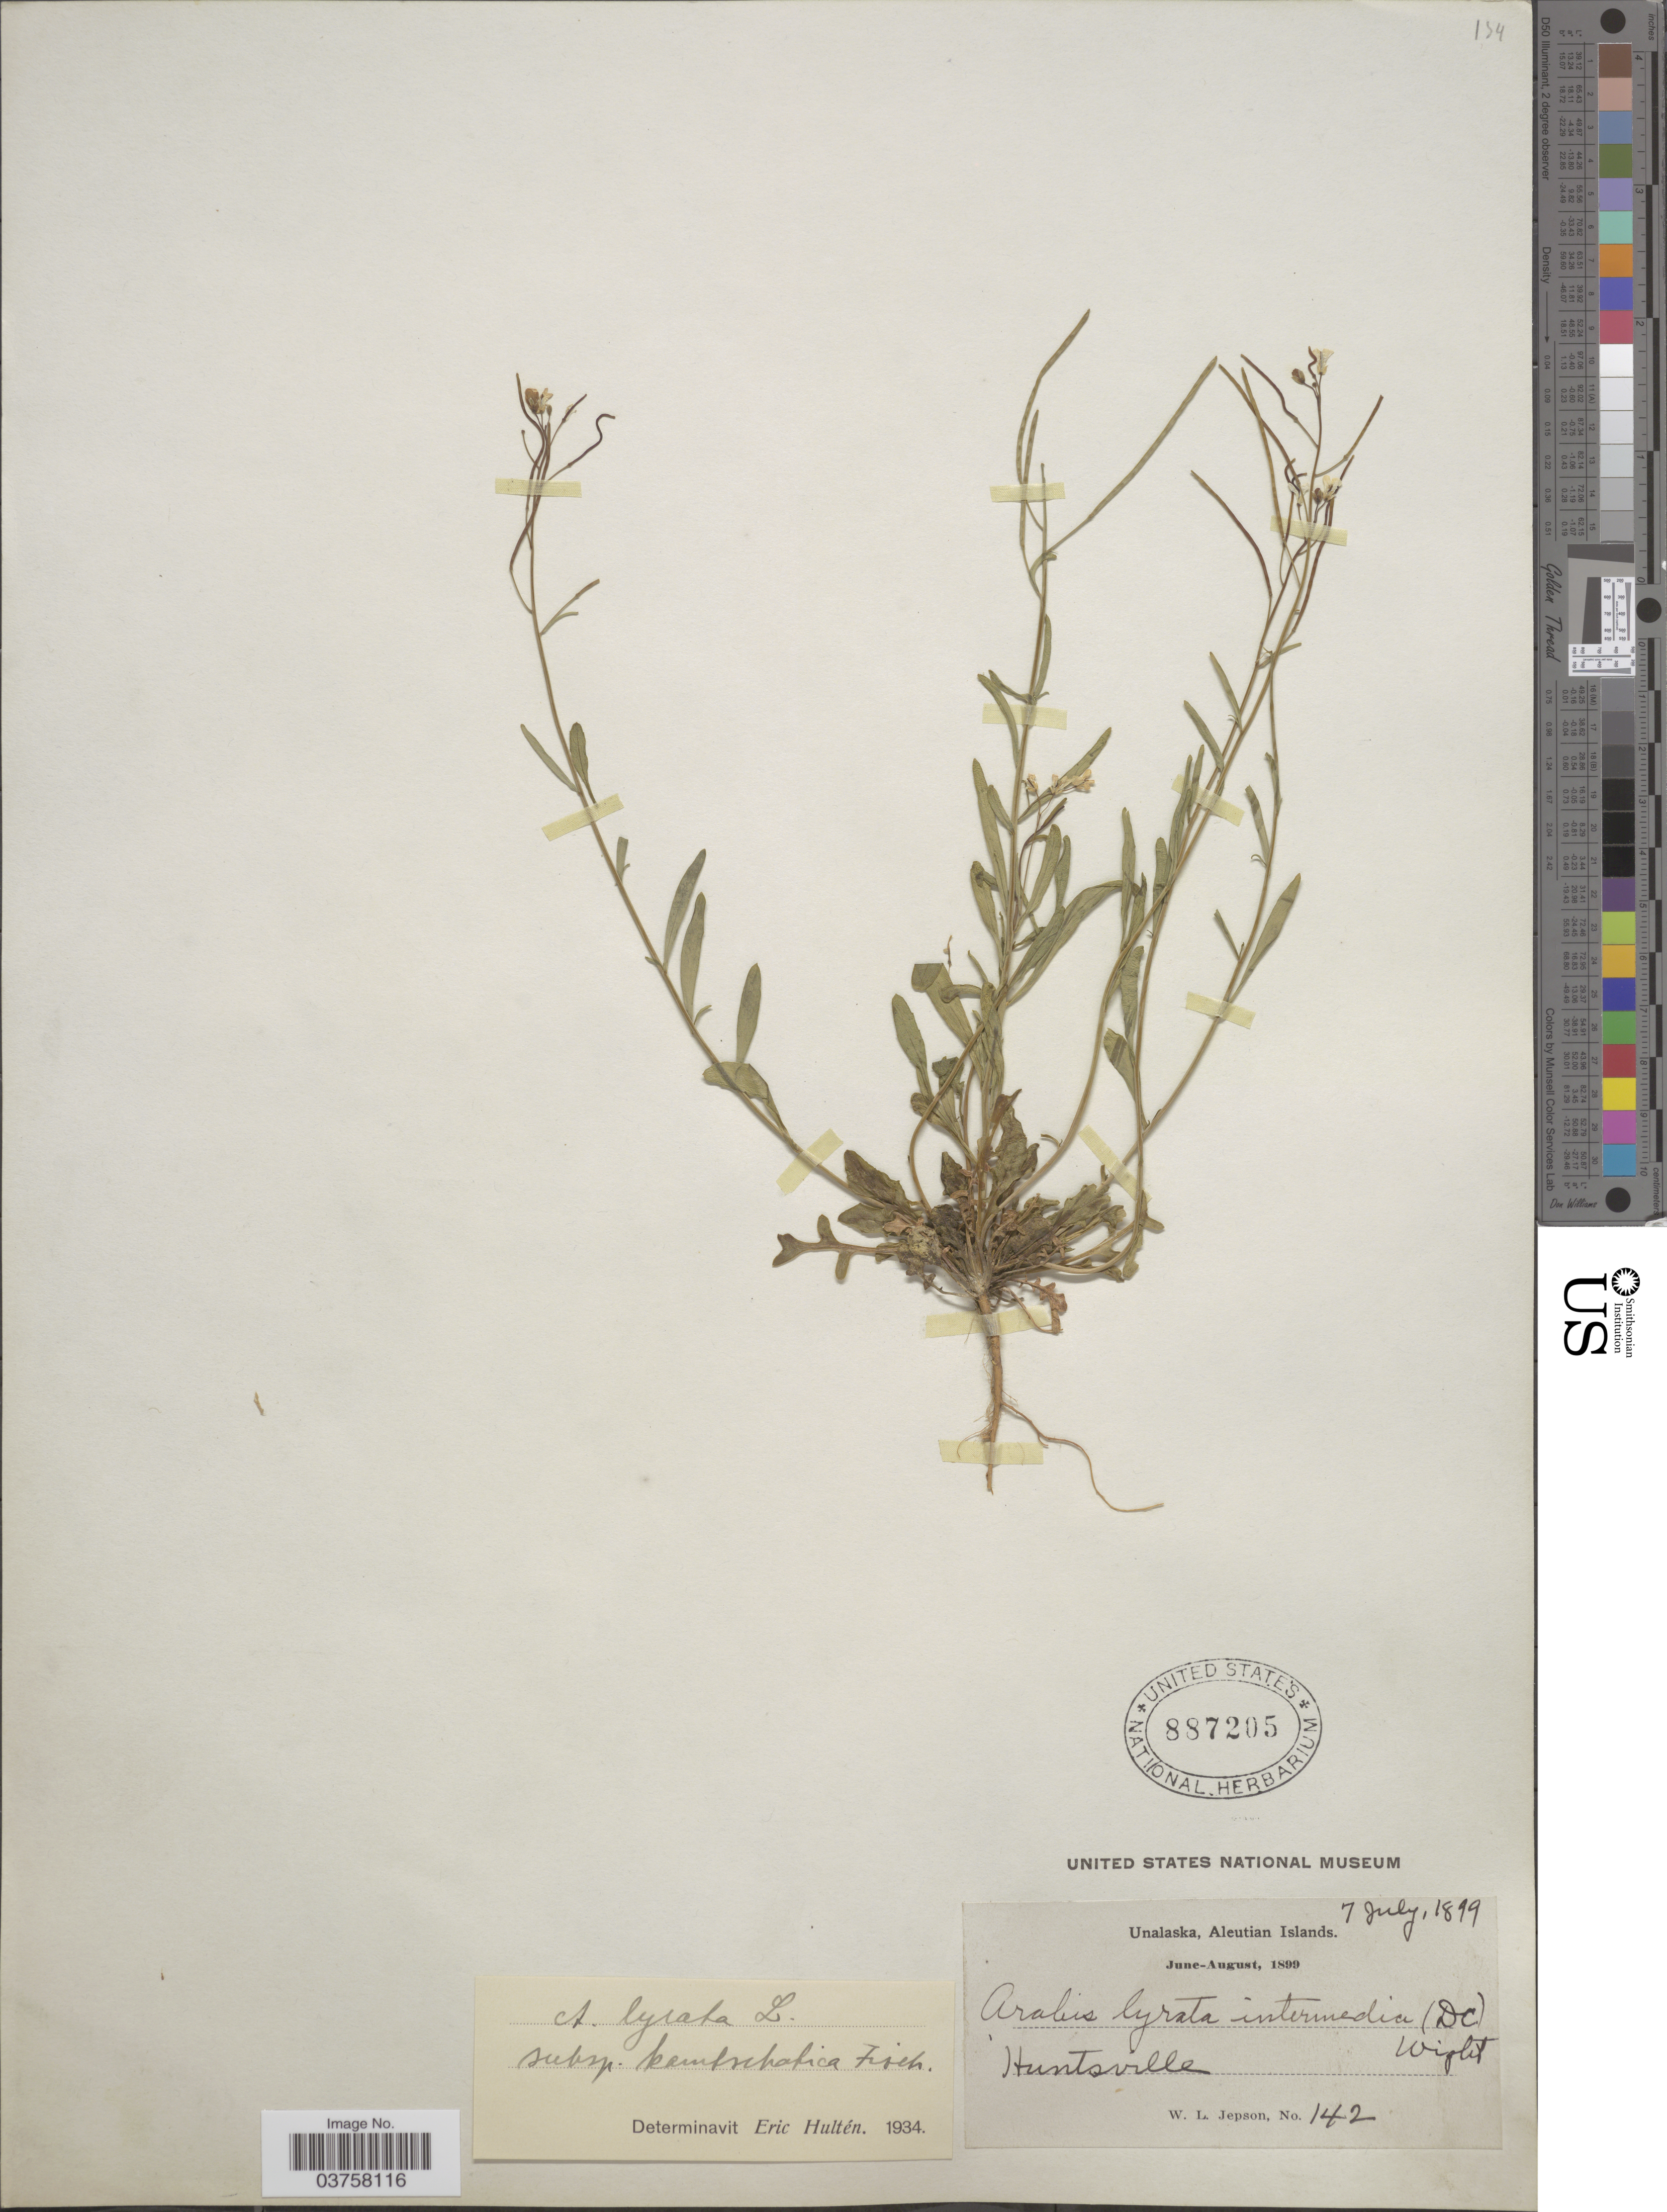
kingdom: Plantae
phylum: Tracheophyta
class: Magnoliopsida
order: Brassicales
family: Brassicaceae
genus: Arabis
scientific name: Arabis lyrata var. kamchatica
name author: Fisch. ex DC.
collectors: W. L. Jepson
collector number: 142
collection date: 1899-07-07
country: United States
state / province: Alaska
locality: Unalaska, Aleutian Islands. Huntsville.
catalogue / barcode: US 887205